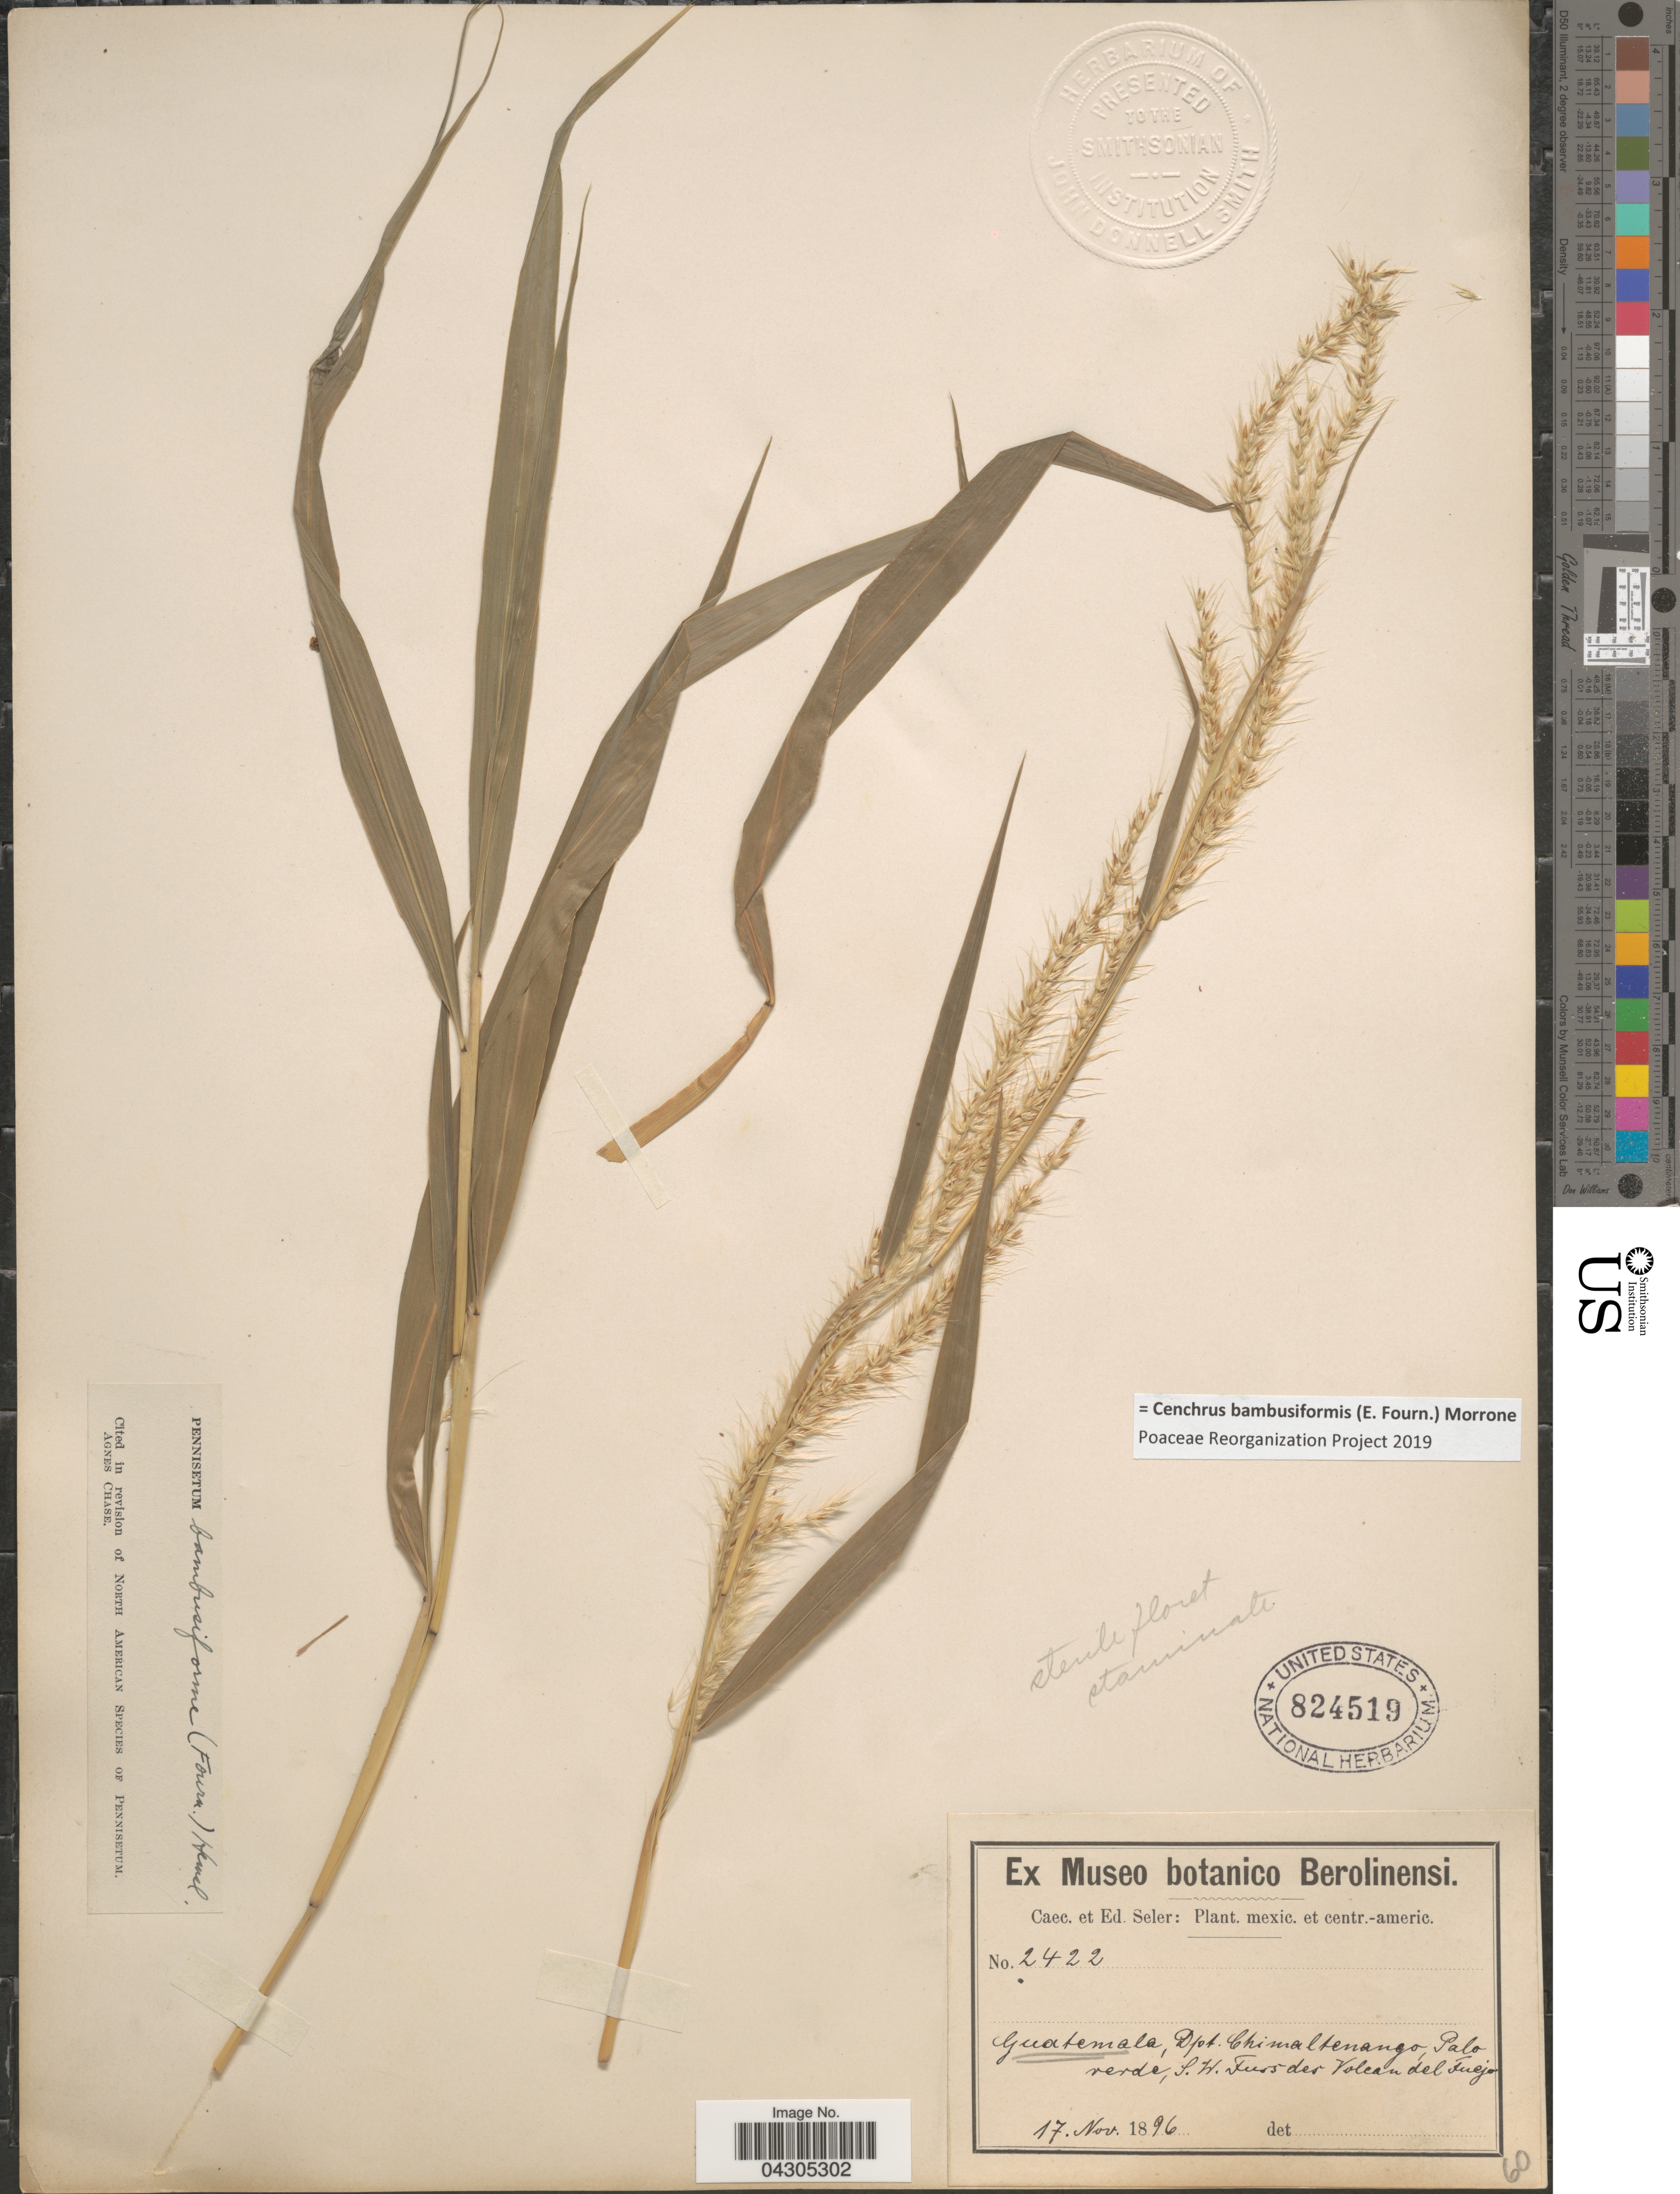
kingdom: Plantae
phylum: Tracheophyta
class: Liliopsida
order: Poales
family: Poaceae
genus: Cenchrus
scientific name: Cenchrus bambusiformis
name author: (E. Fourn.) Morrone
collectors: C. Seler & E. G. Seler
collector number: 2422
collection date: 1896-11-17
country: Guatemala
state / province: Chimaltenango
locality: Dpt. Chimaltenango, Palo verde, S. W. Volcan del Fuejo.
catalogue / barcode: US 824519